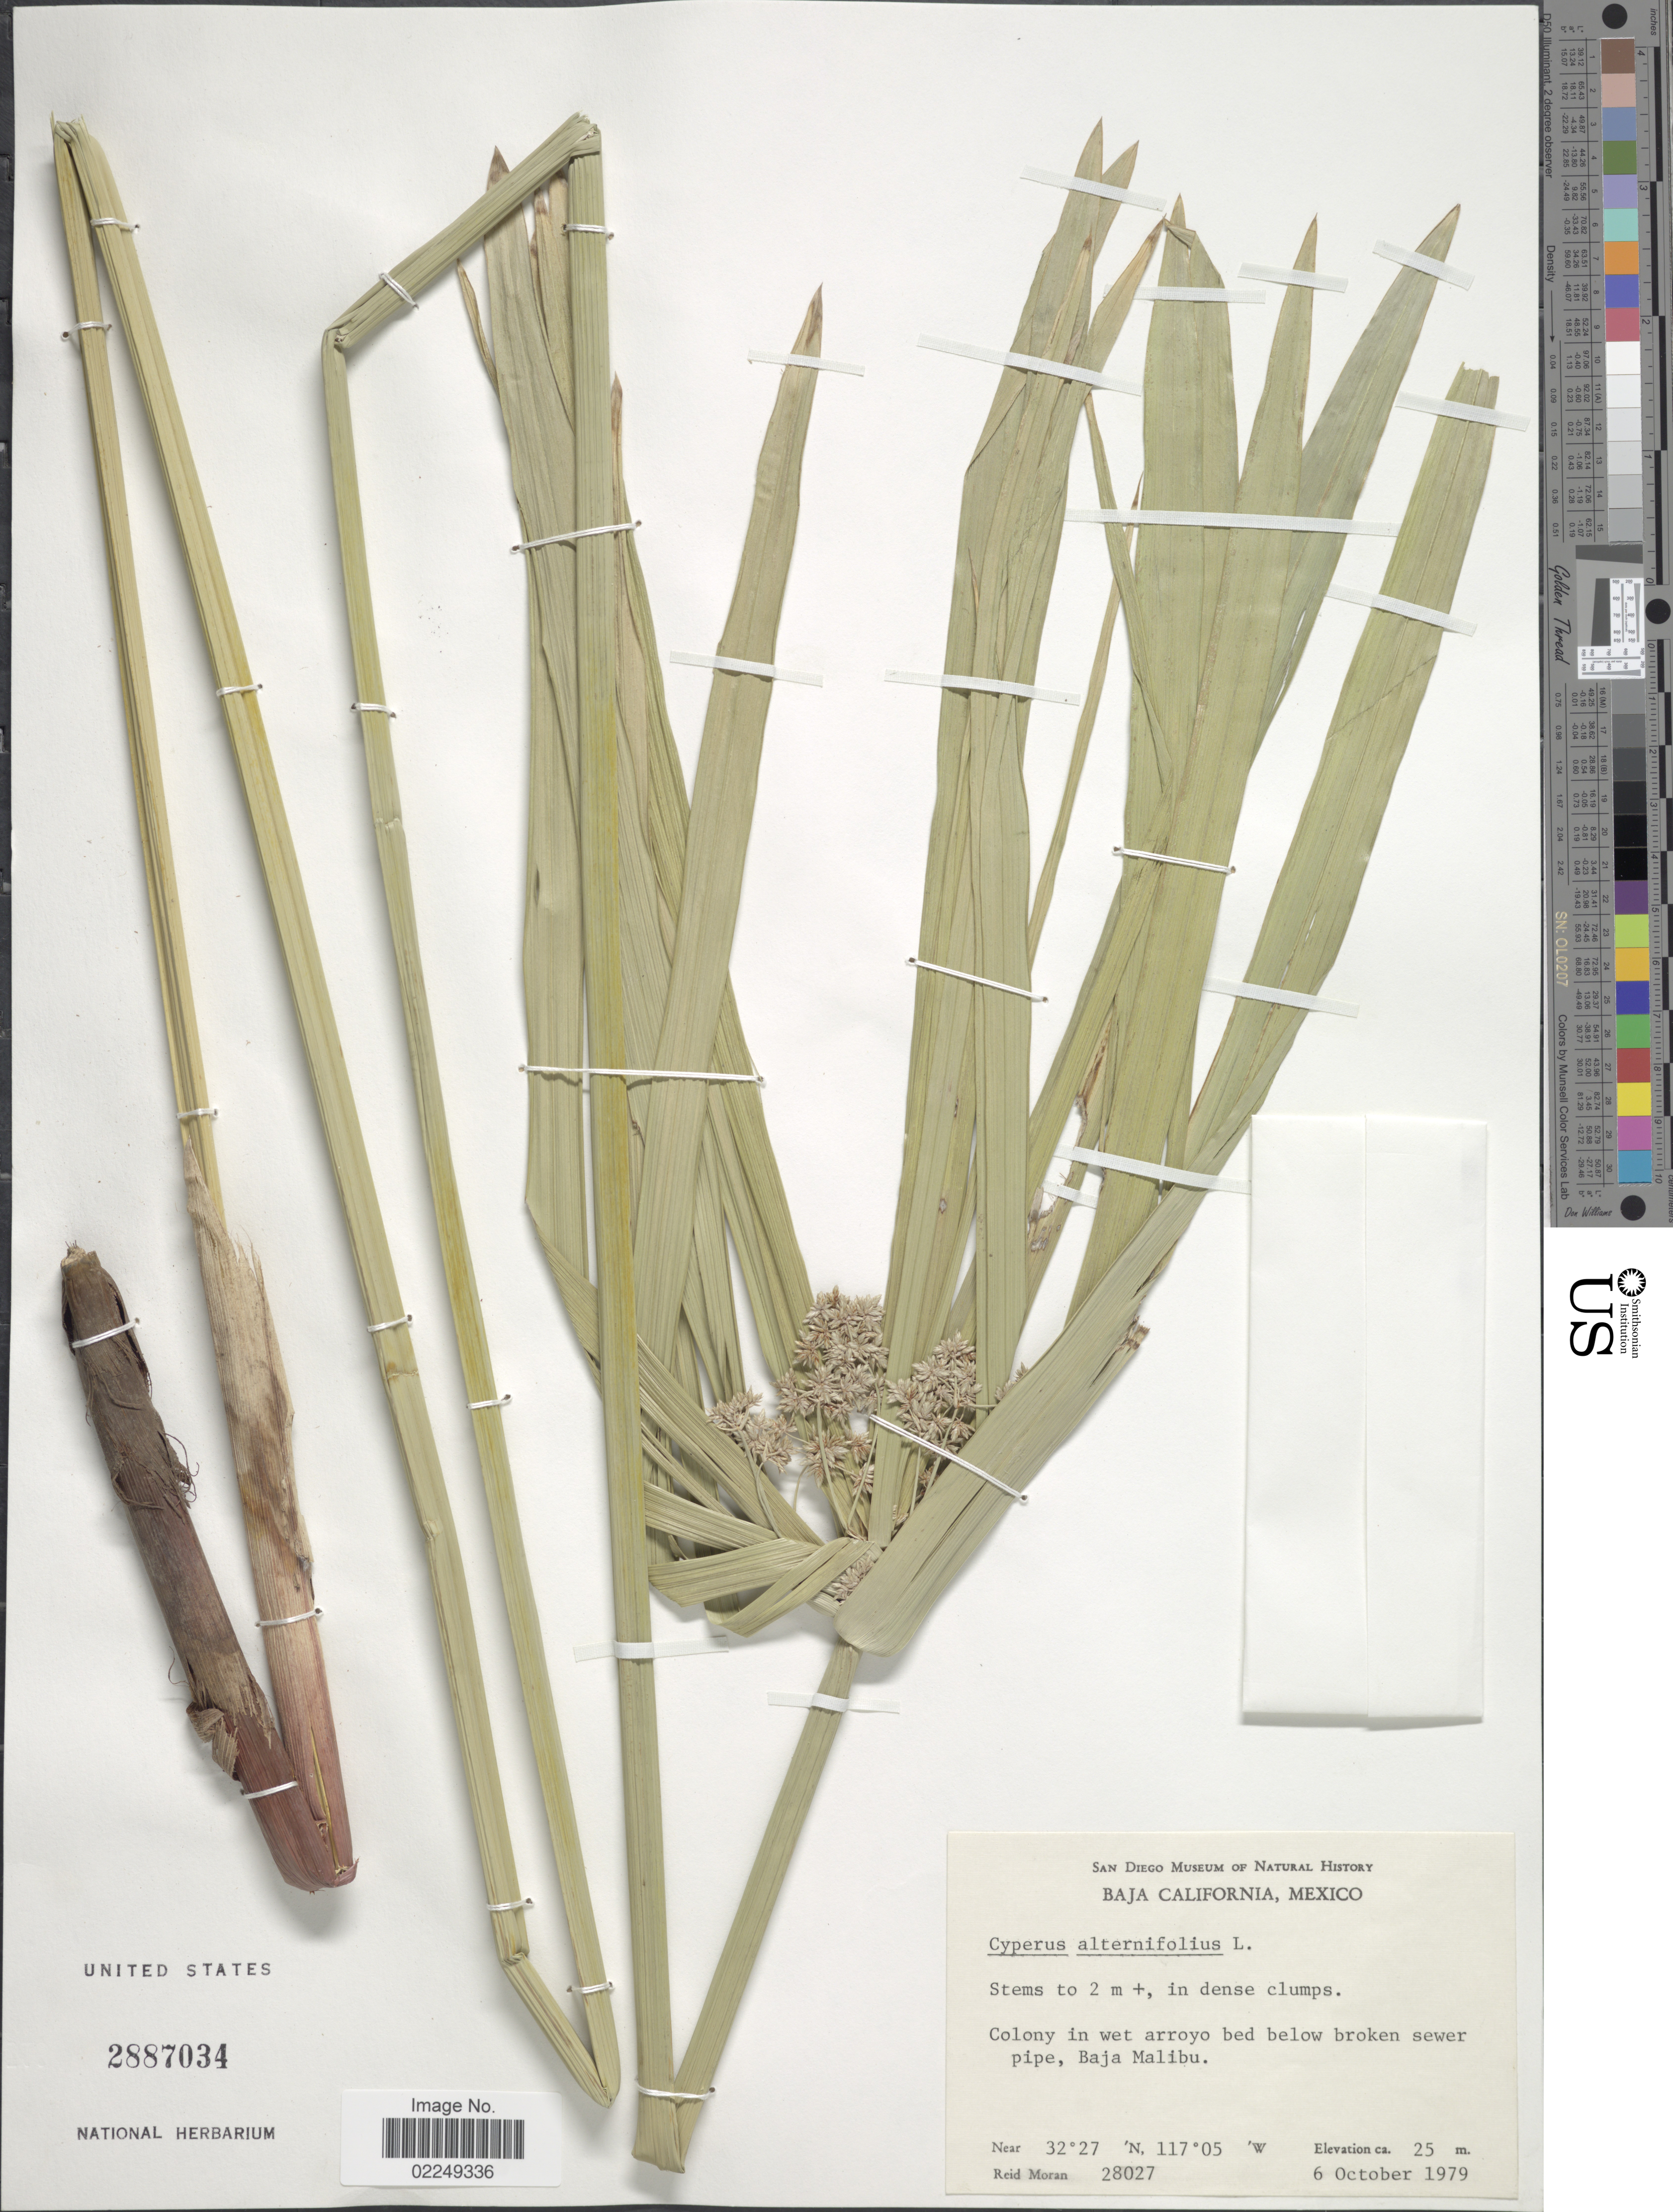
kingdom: Plantae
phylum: Tracheophyta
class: Liliopsida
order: Poales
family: Cyperaceae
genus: Cyperus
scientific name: Cyperus involucratus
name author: Rottb.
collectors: R. V. Moran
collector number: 28027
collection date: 1979-10-06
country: Mexico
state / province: Baja California Norte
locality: Colony in wet arroyo bed below broken sewer pipe, Baja Malibu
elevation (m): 25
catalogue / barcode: US 2887034